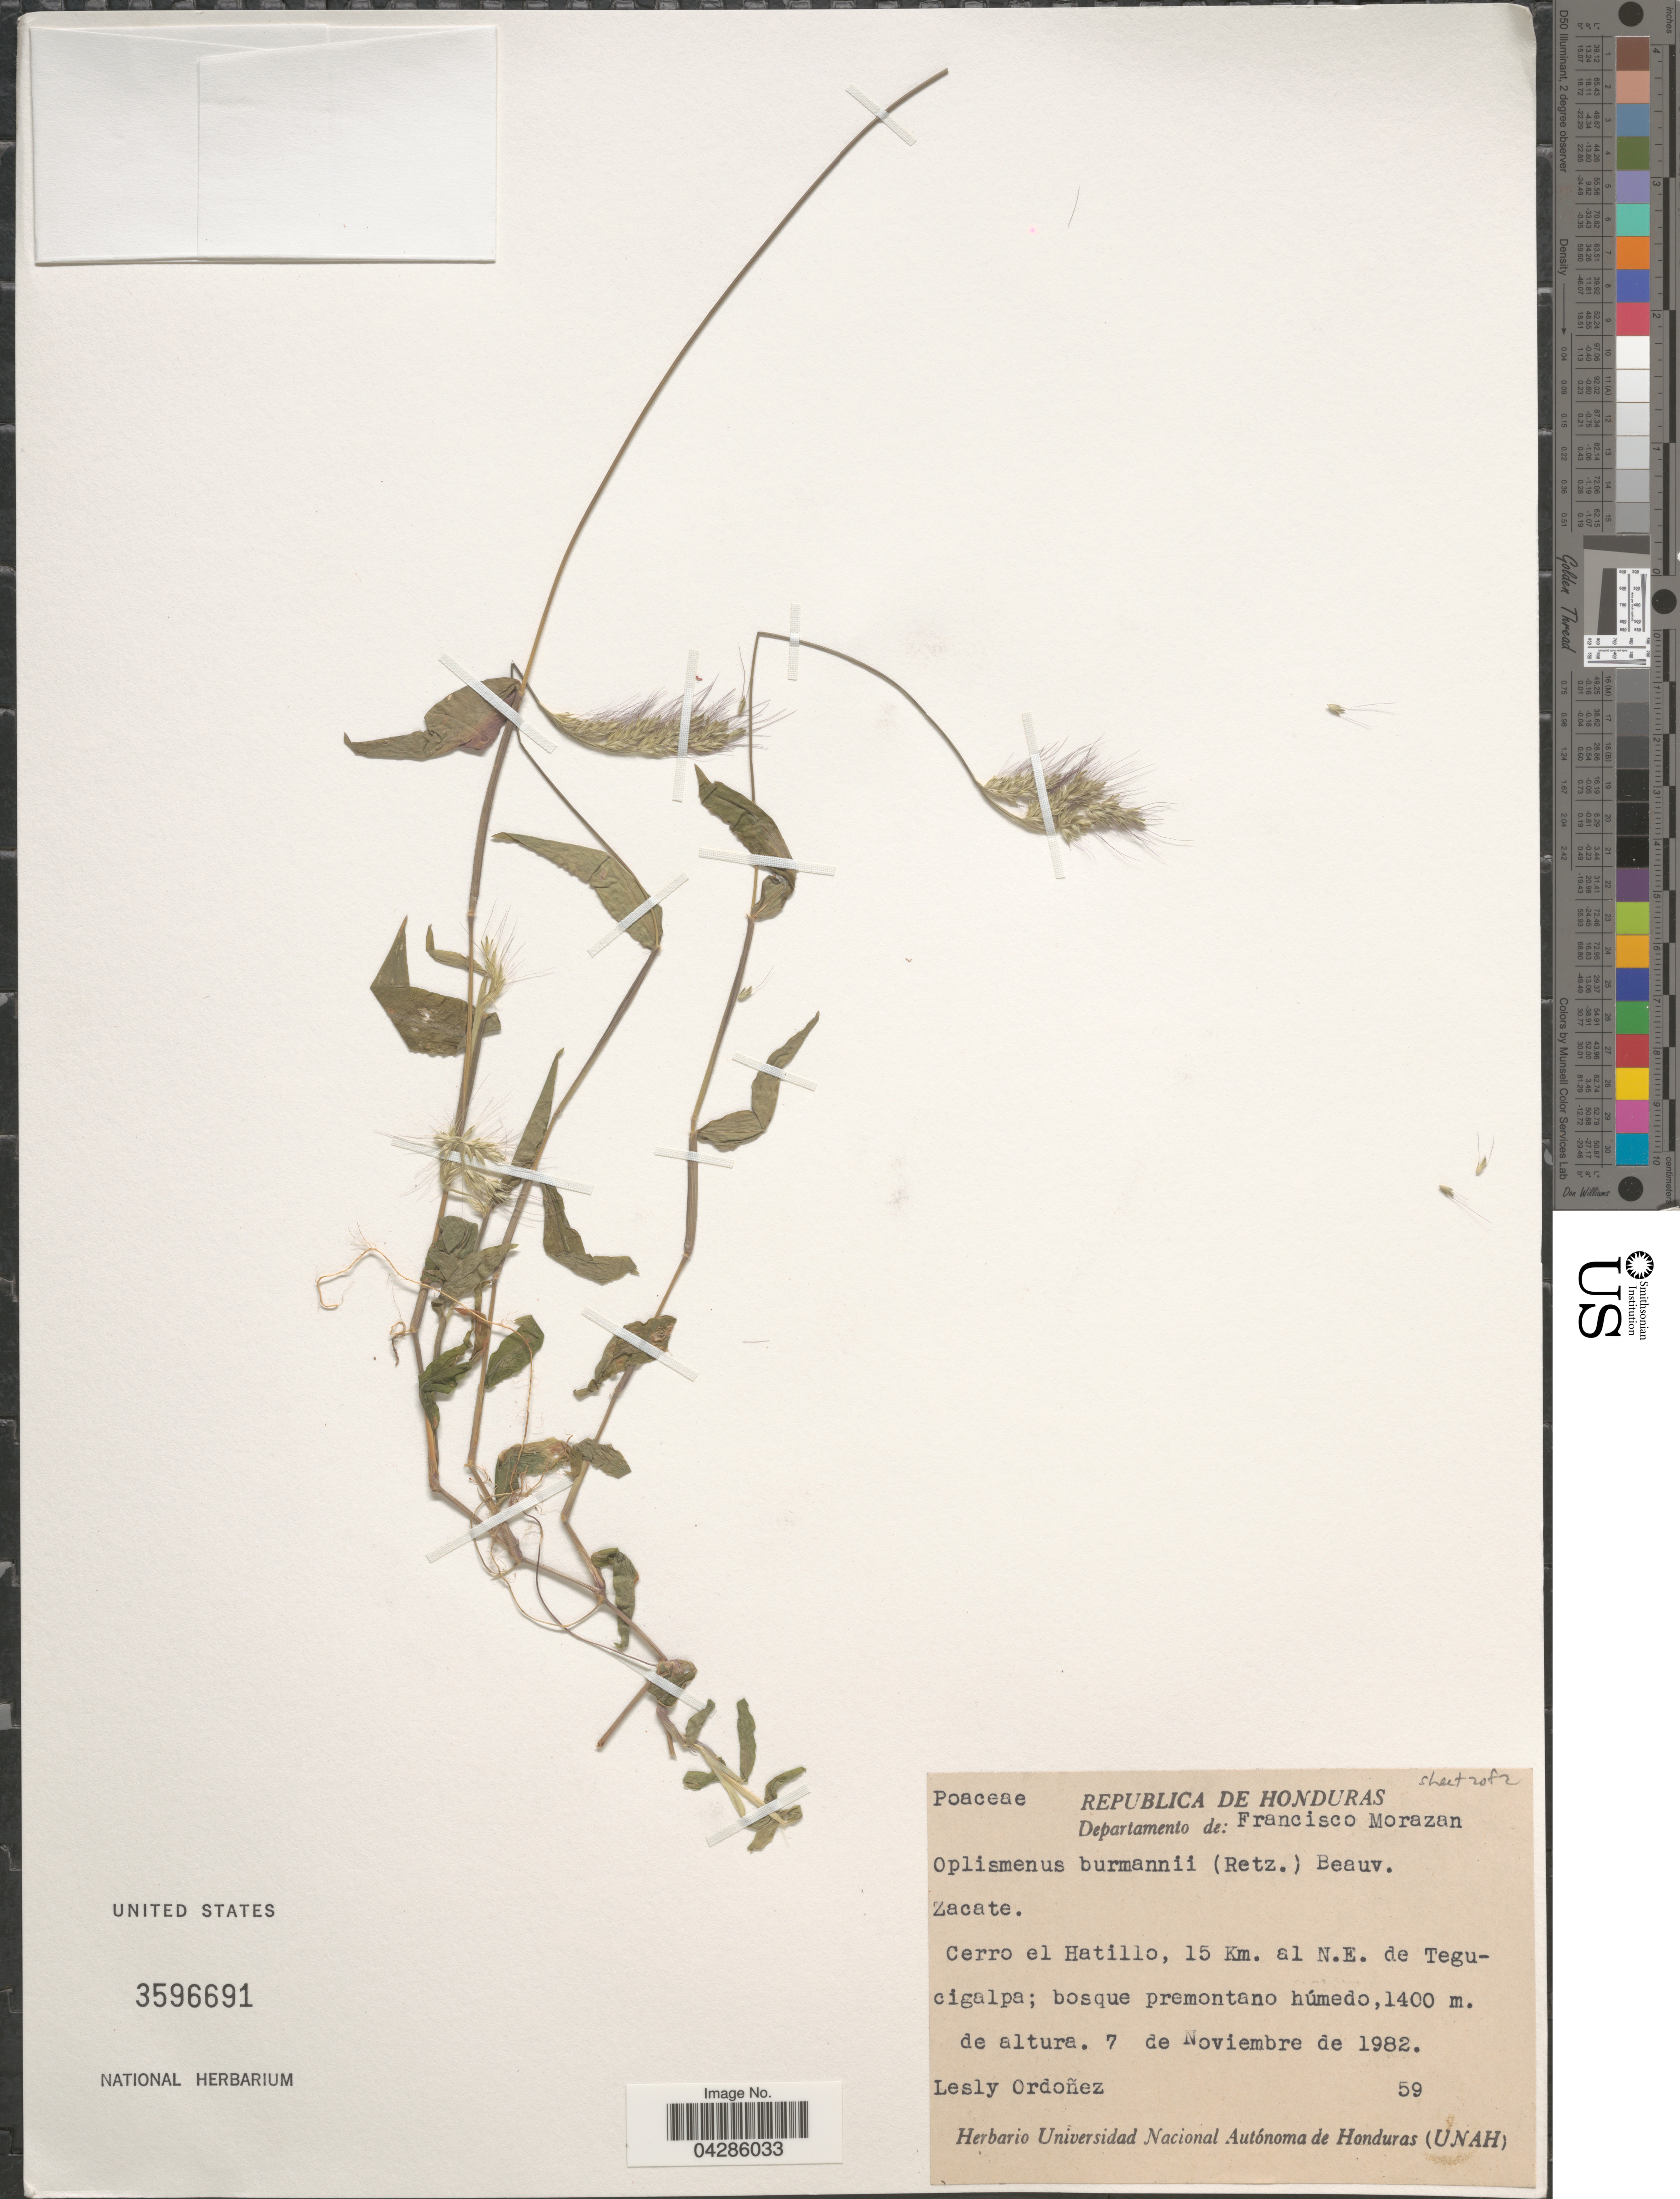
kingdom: Plantae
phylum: Tracheophyta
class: Liliopsida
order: Poales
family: Poaceae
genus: Oplismenus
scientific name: Oplismenus burmannii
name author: (Retz.) P. Beauv.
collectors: L. Ordóñez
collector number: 59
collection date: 1982-11-07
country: Honduras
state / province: Fco. Morazán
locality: Republica de Honduras. Departamento de: Francisco Morazan. Cerro el Hatillo, 15 Km. al N.E. de Tegucigalpa; bosque premontano húmedo.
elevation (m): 1400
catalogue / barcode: US 3596691